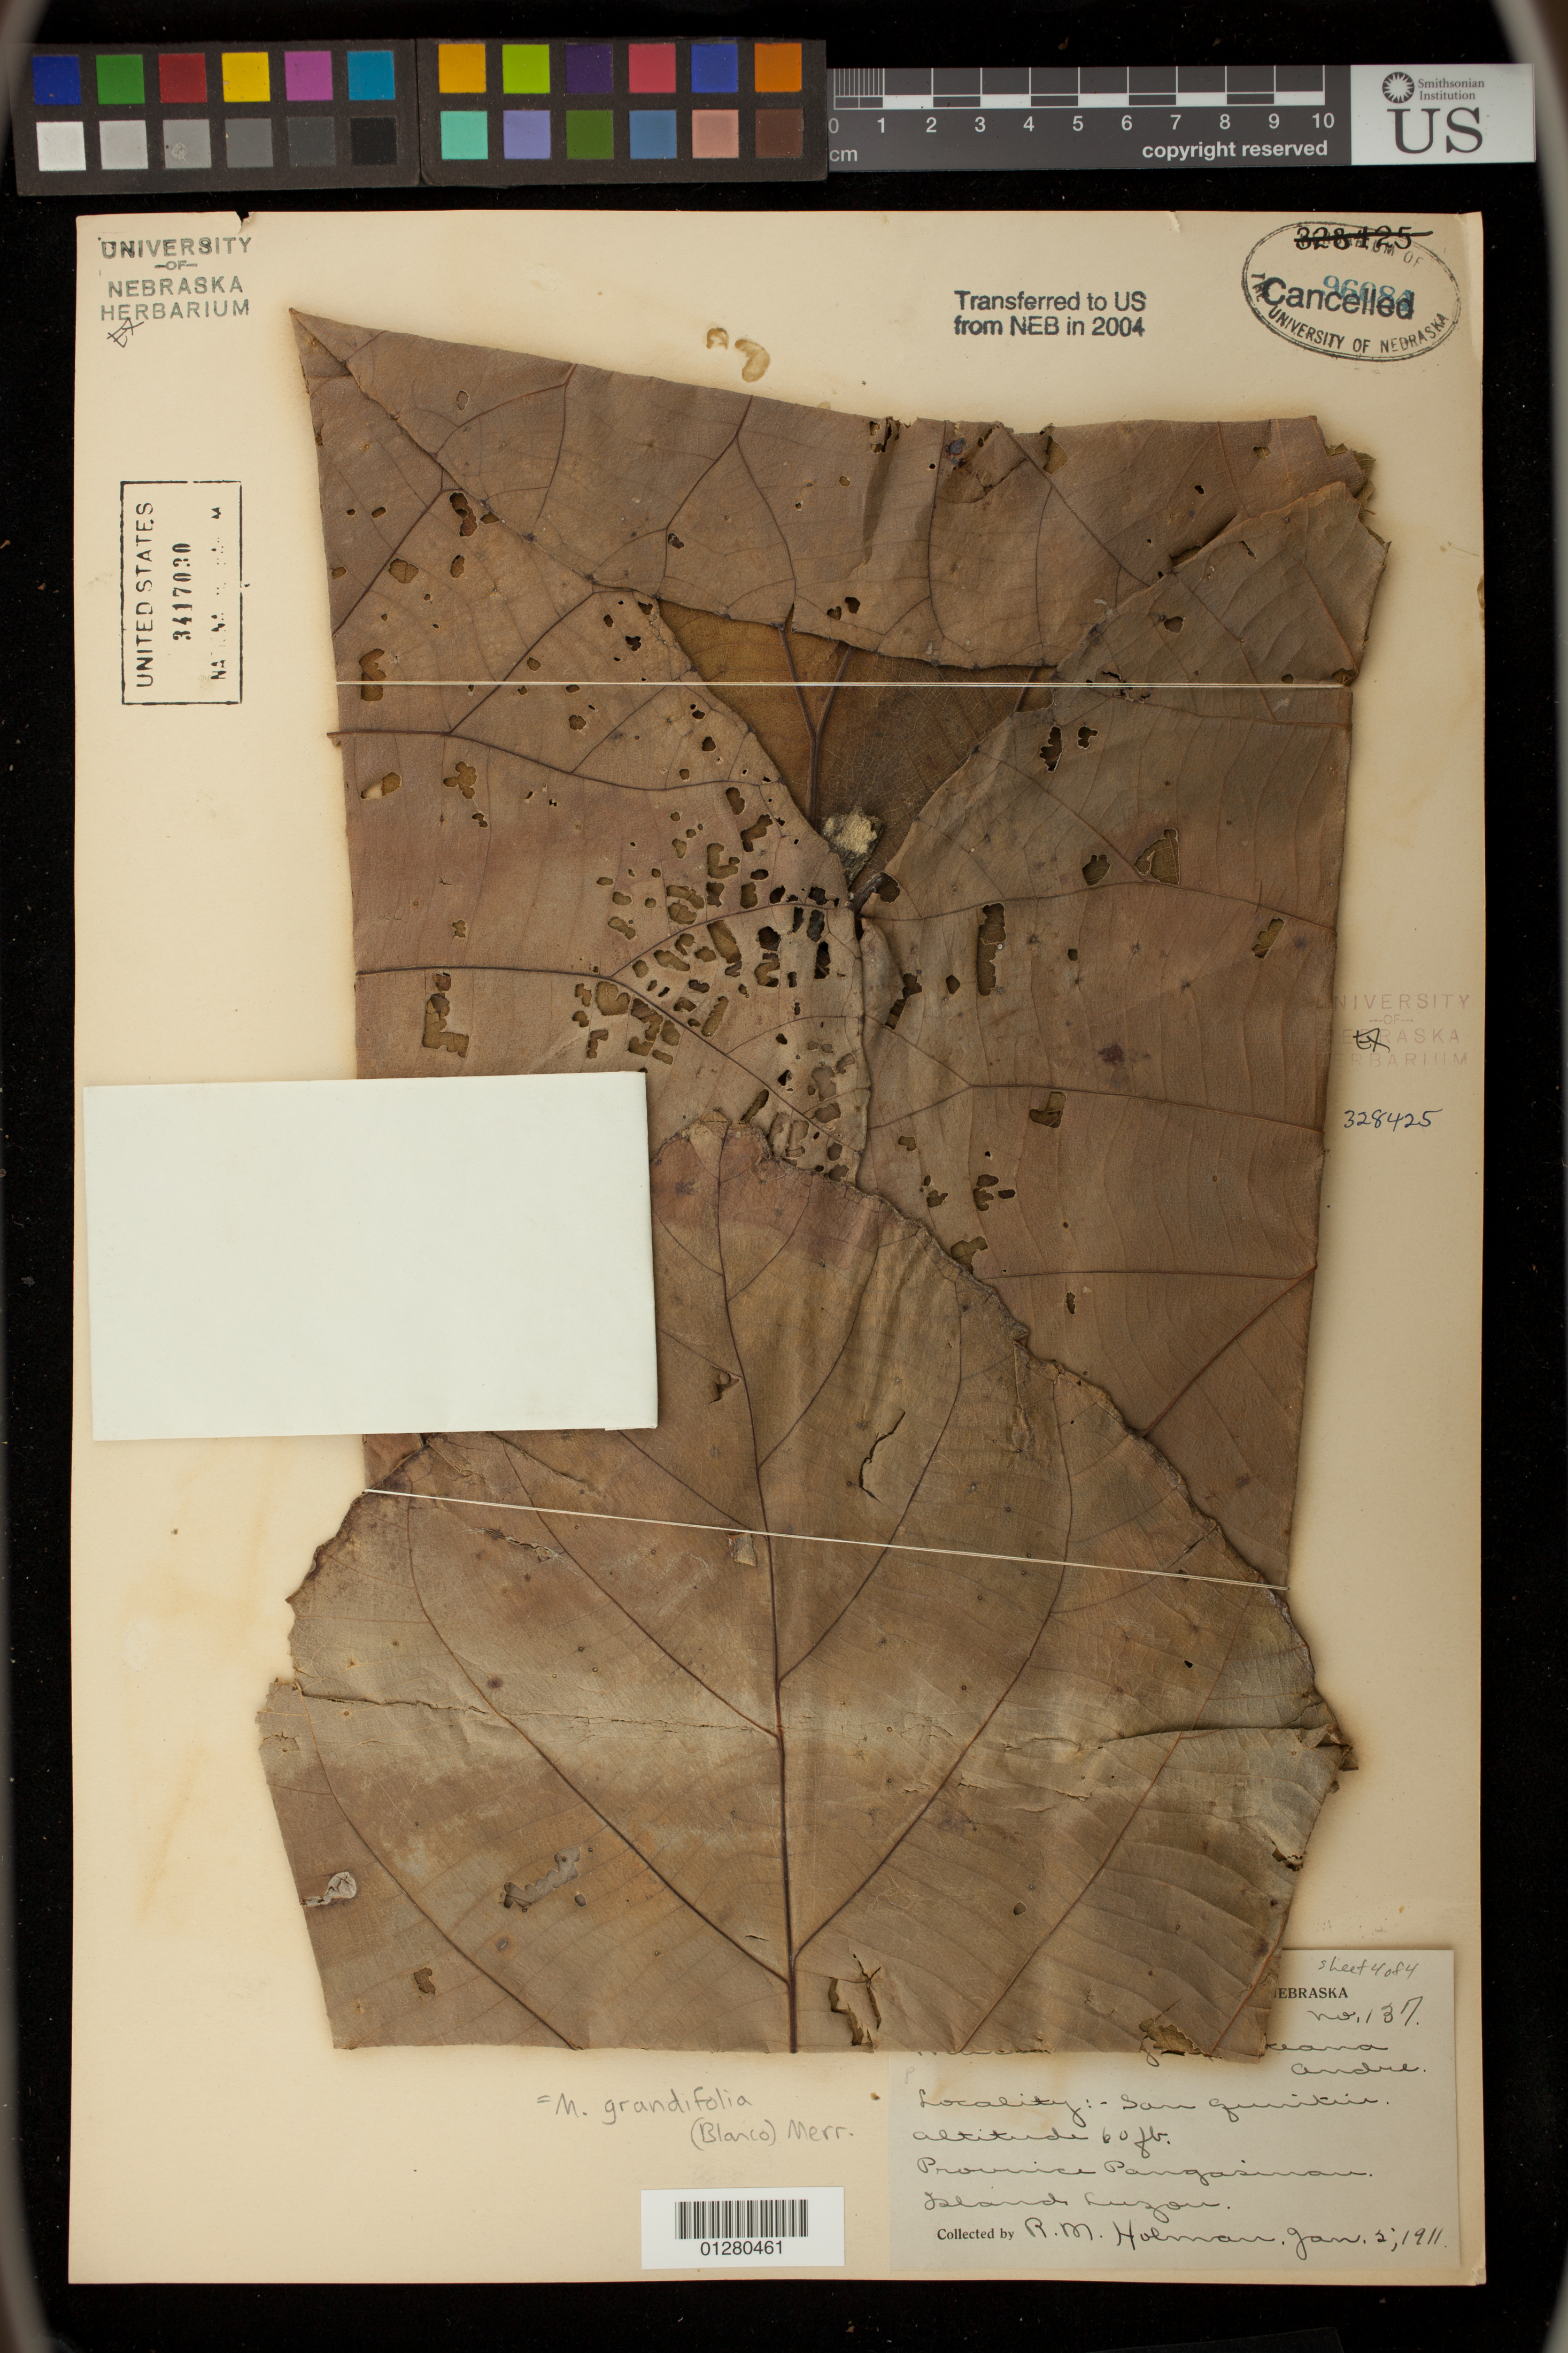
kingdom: Plantae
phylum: Tracheophyta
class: Magnoliopsida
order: Malpighiales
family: Euphorbiaceae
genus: Macaranga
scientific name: Macaranga grandifolia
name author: (Blanco) Merr.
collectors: R. M. Holman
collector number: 187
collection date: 1911-01-02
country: Philippines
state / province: Ilocos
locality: San Quintin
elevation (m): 18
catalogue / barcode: US 3417030